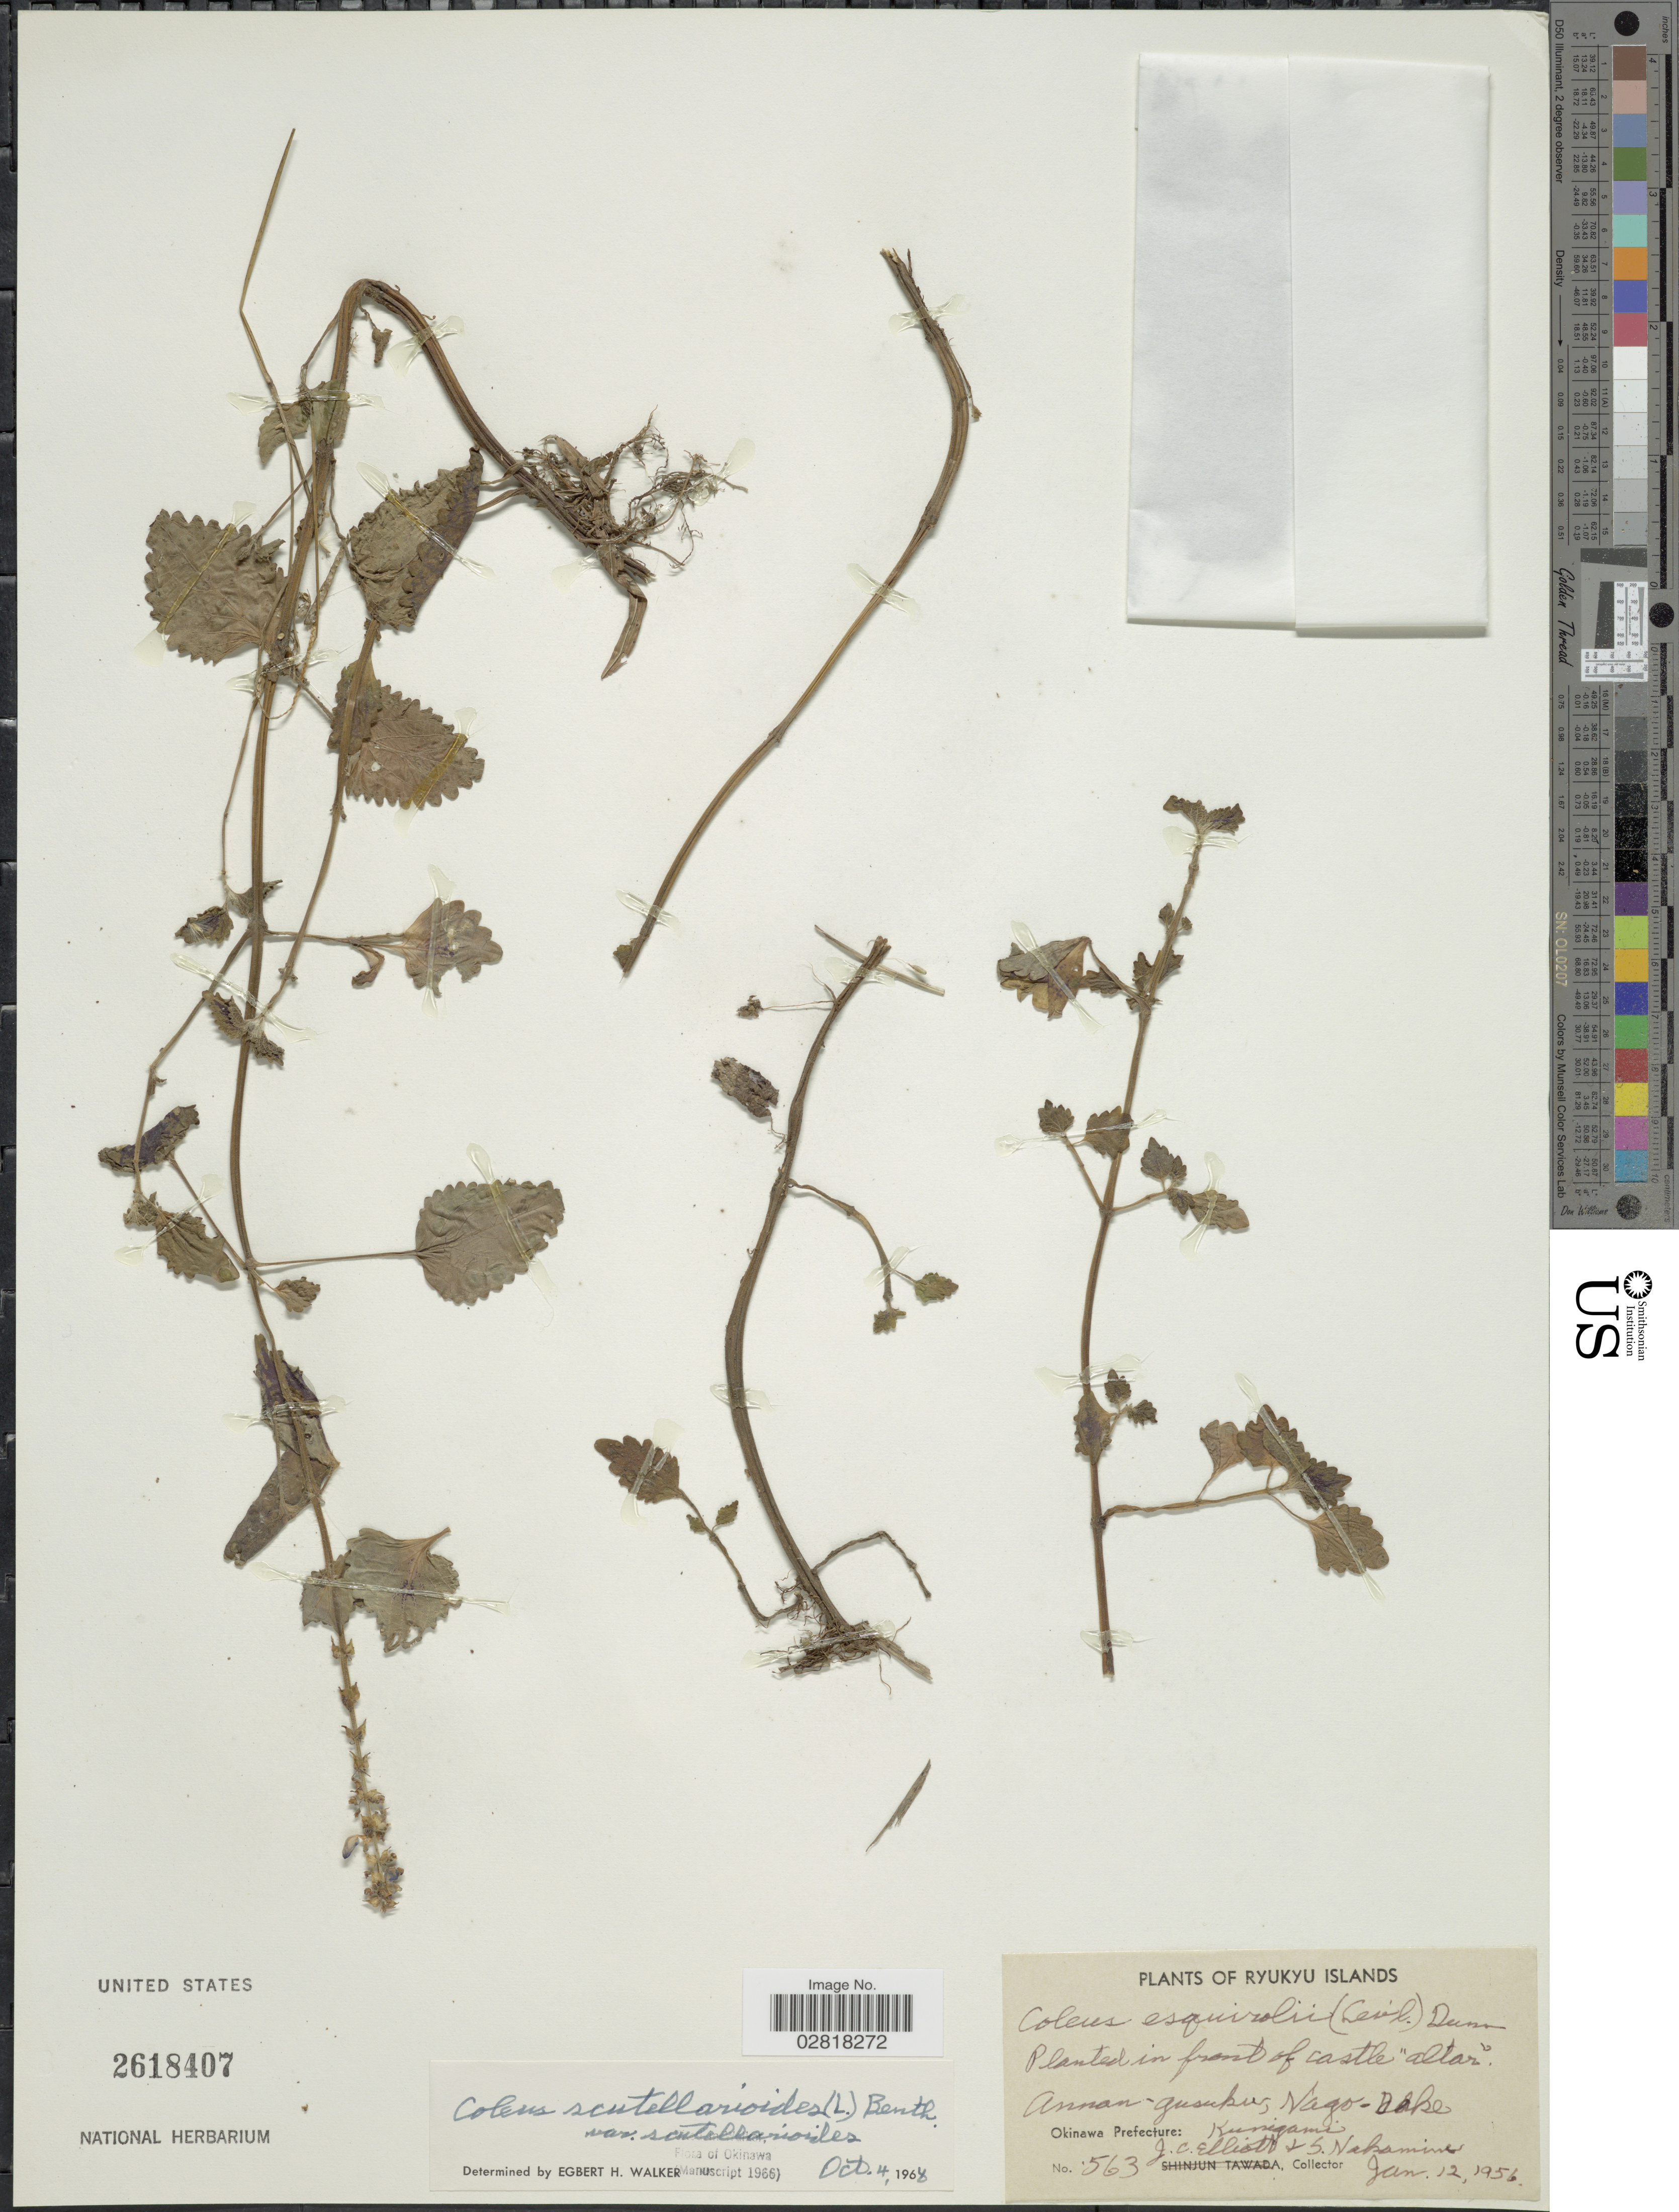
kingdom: Plantae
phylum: Tracheophyta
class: Magnoliopsida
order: Lamiales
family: Lamiaceae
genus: Plectranthus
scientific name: Plectranthus scutellarioides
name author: (L.) R. Br.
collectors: J. C. Elliott & S. Nakamine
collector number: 563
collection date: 1956-01-12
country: Japan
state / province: Okinawa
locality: Ryukyu Islands, planted in front of castle "altar". Annan-gusuku, Nago-Dake, Okinawa Prefecture: Kunigami.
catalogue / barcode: US 2618407